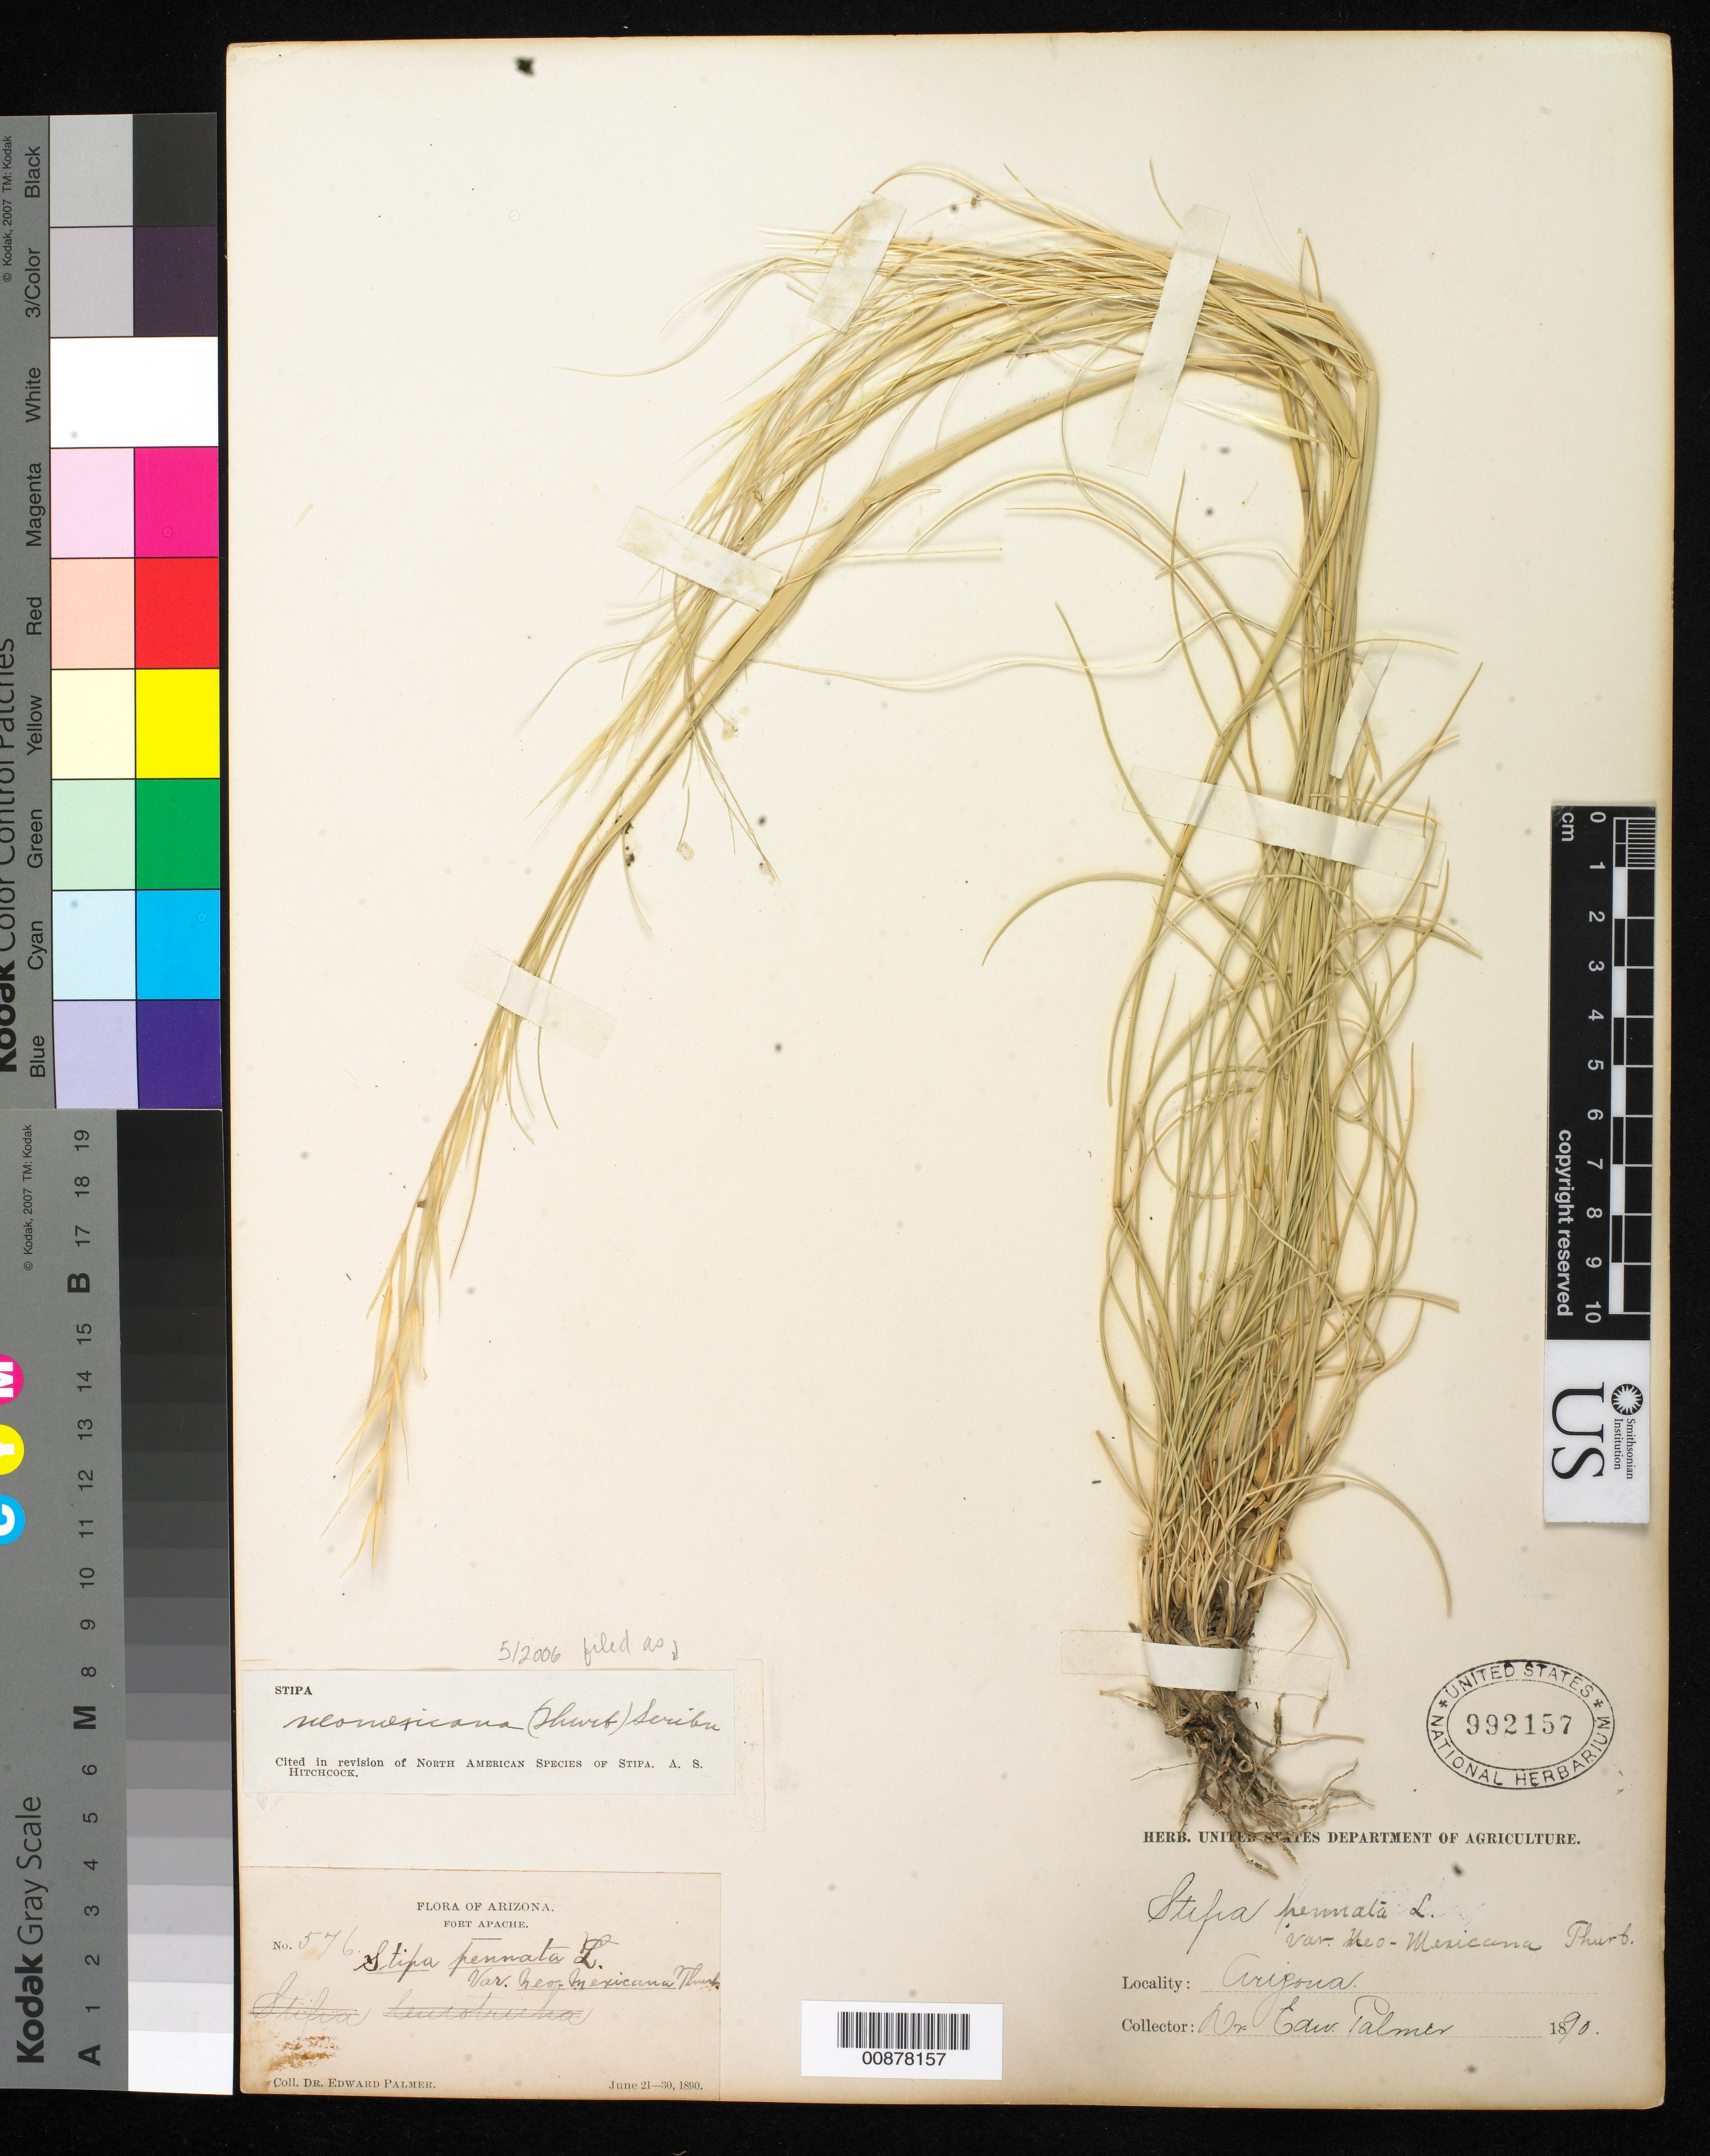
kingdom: Plantae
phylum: Tracheophyta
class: Liliopsida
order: Poales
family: Poaceae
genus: Hesperostipa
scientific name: Hesperostipa neomexicana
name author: (Thurb.) Barkworth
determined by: Poaceae Reorganization Project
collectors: E. Palmer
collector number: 576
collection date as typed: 21 Jun 1890 to 30 Jun 1890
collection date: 1890-06-21/1890-06-30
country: United States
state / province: Arizona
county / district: Navajo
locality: Fort Apache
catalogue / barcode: US 992157